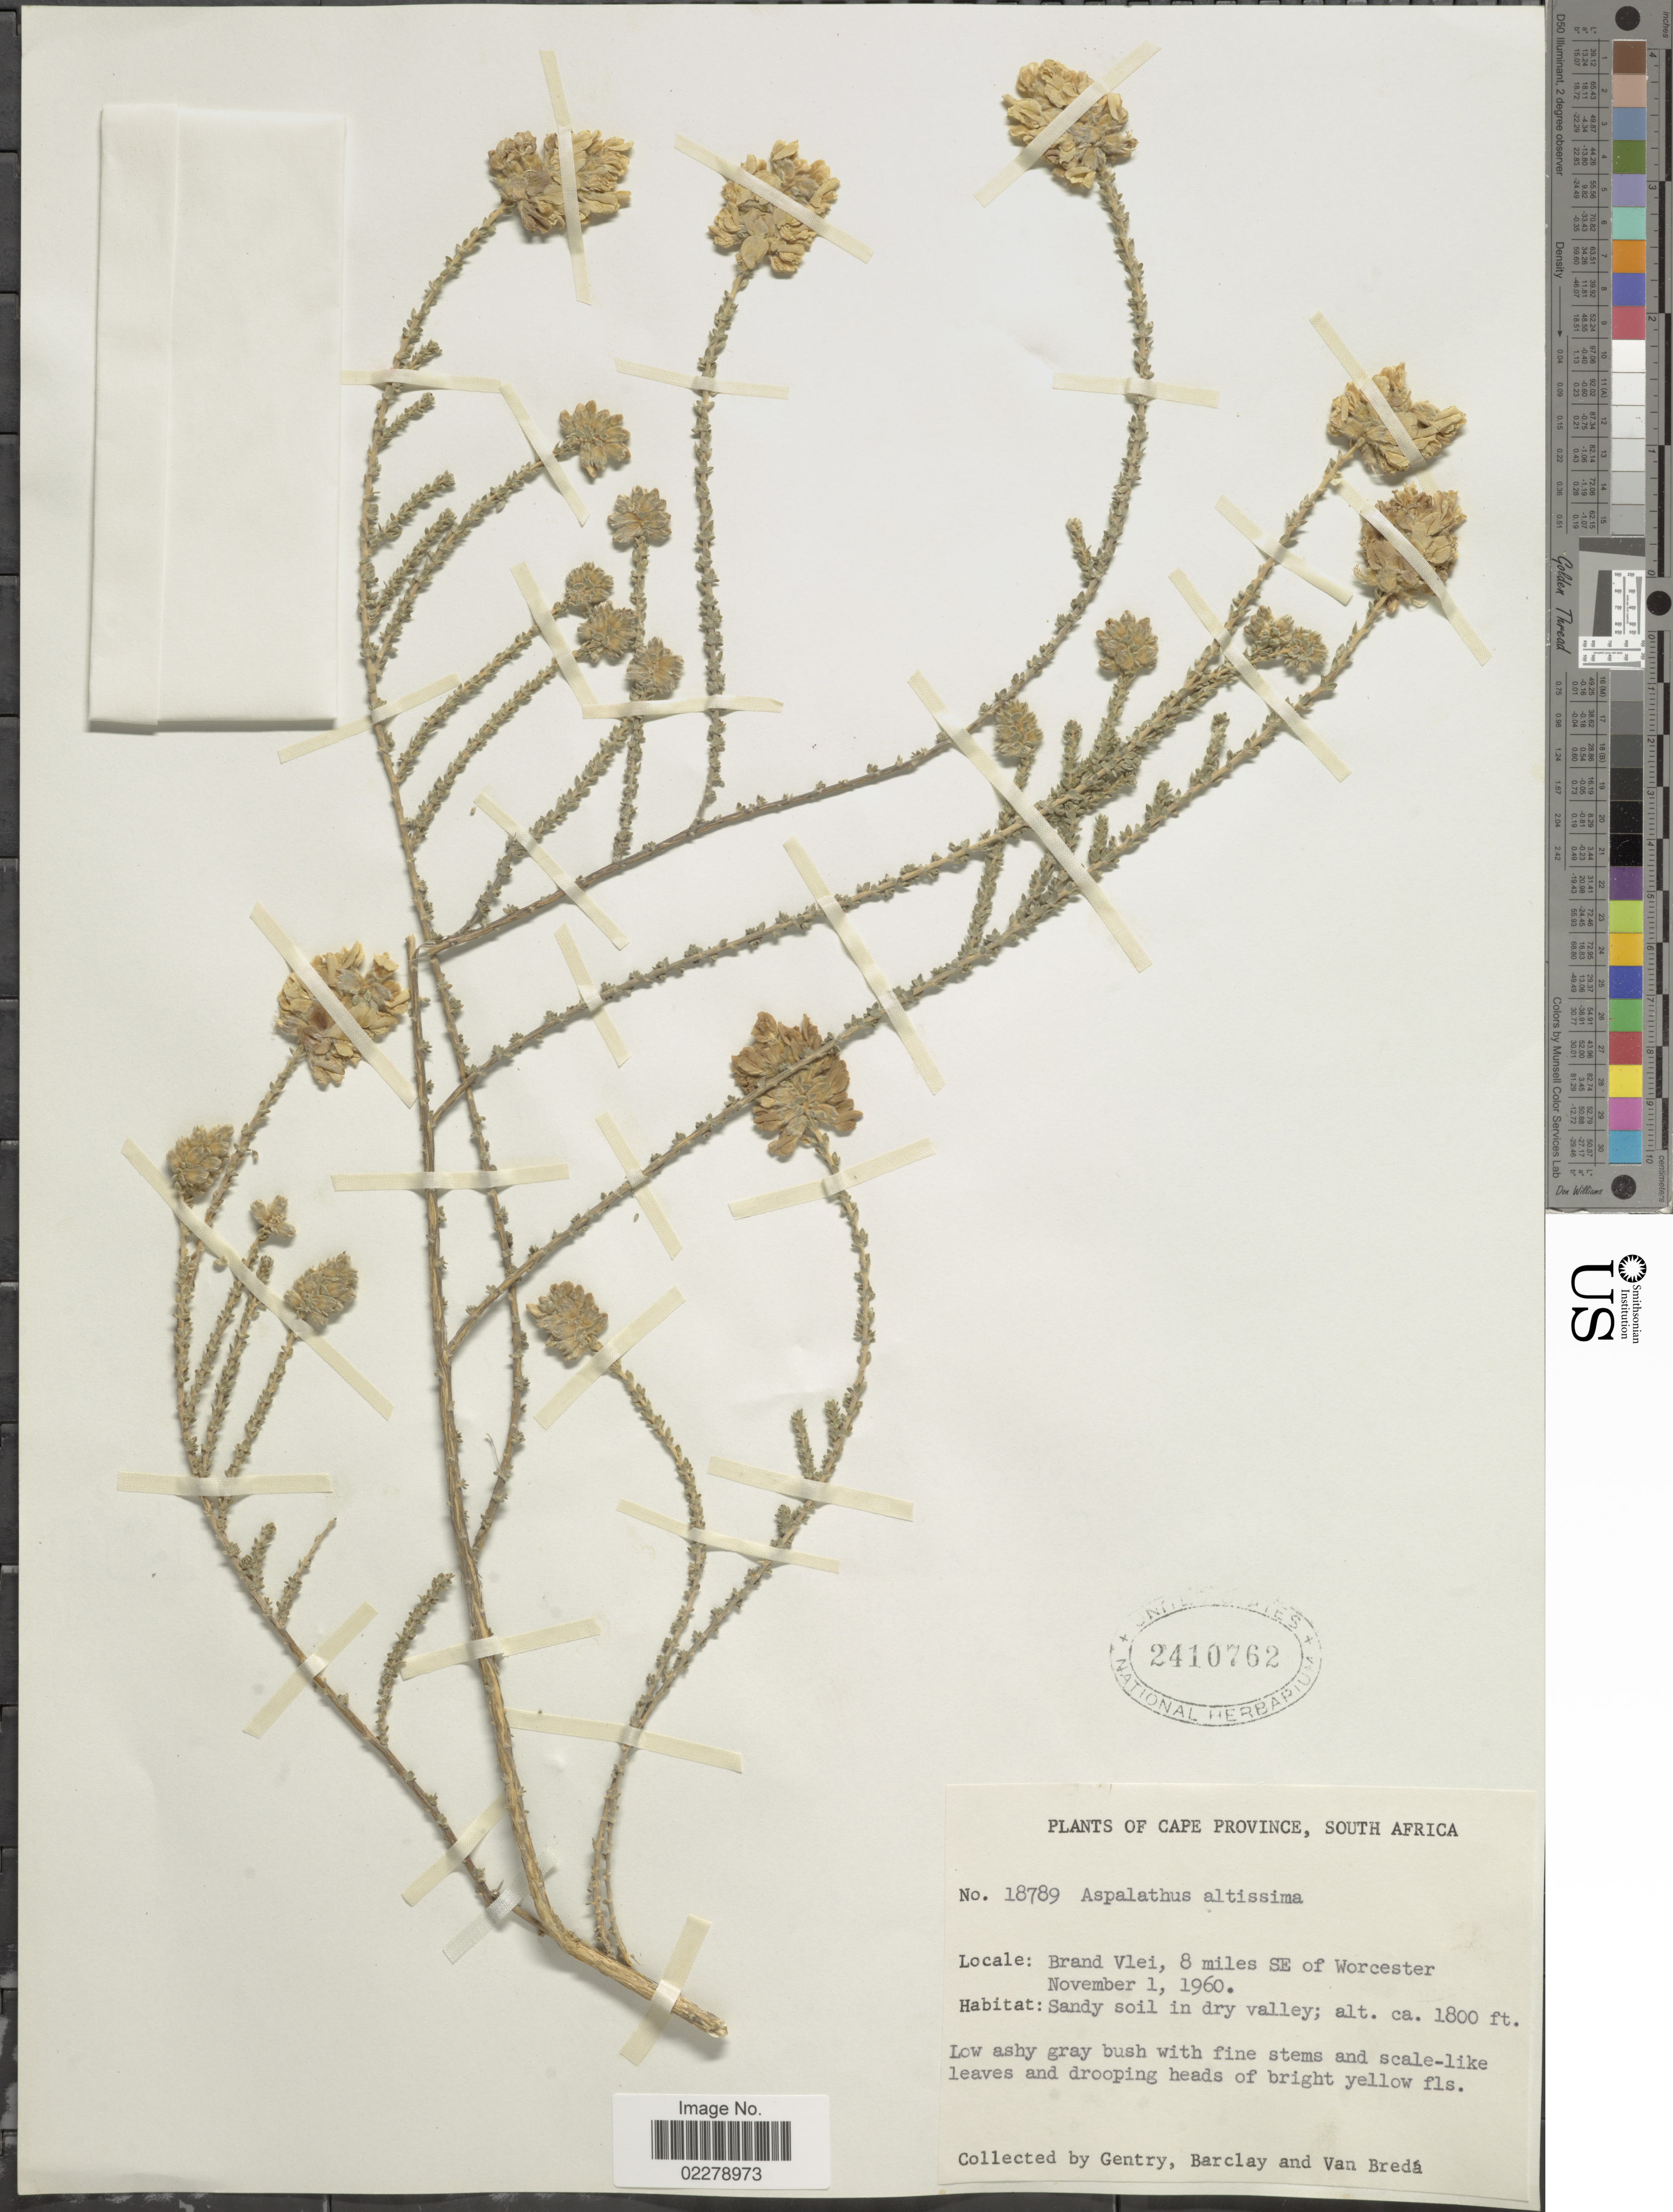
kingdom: Plantae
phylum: Tracheophyta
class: Magnoliopsida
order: Fabales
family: Fabaceae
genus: Aspalathus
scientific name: Aspalathus altissima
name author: R. Dahlgren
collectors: Gentry, --, -- Barclay & Van Bredá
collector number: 18789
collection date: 1960-11-01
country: South Africa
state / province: Western Cape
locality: Brand Vlei, 8 miles SE of Worcester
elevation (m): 549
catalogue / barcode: US 2410762